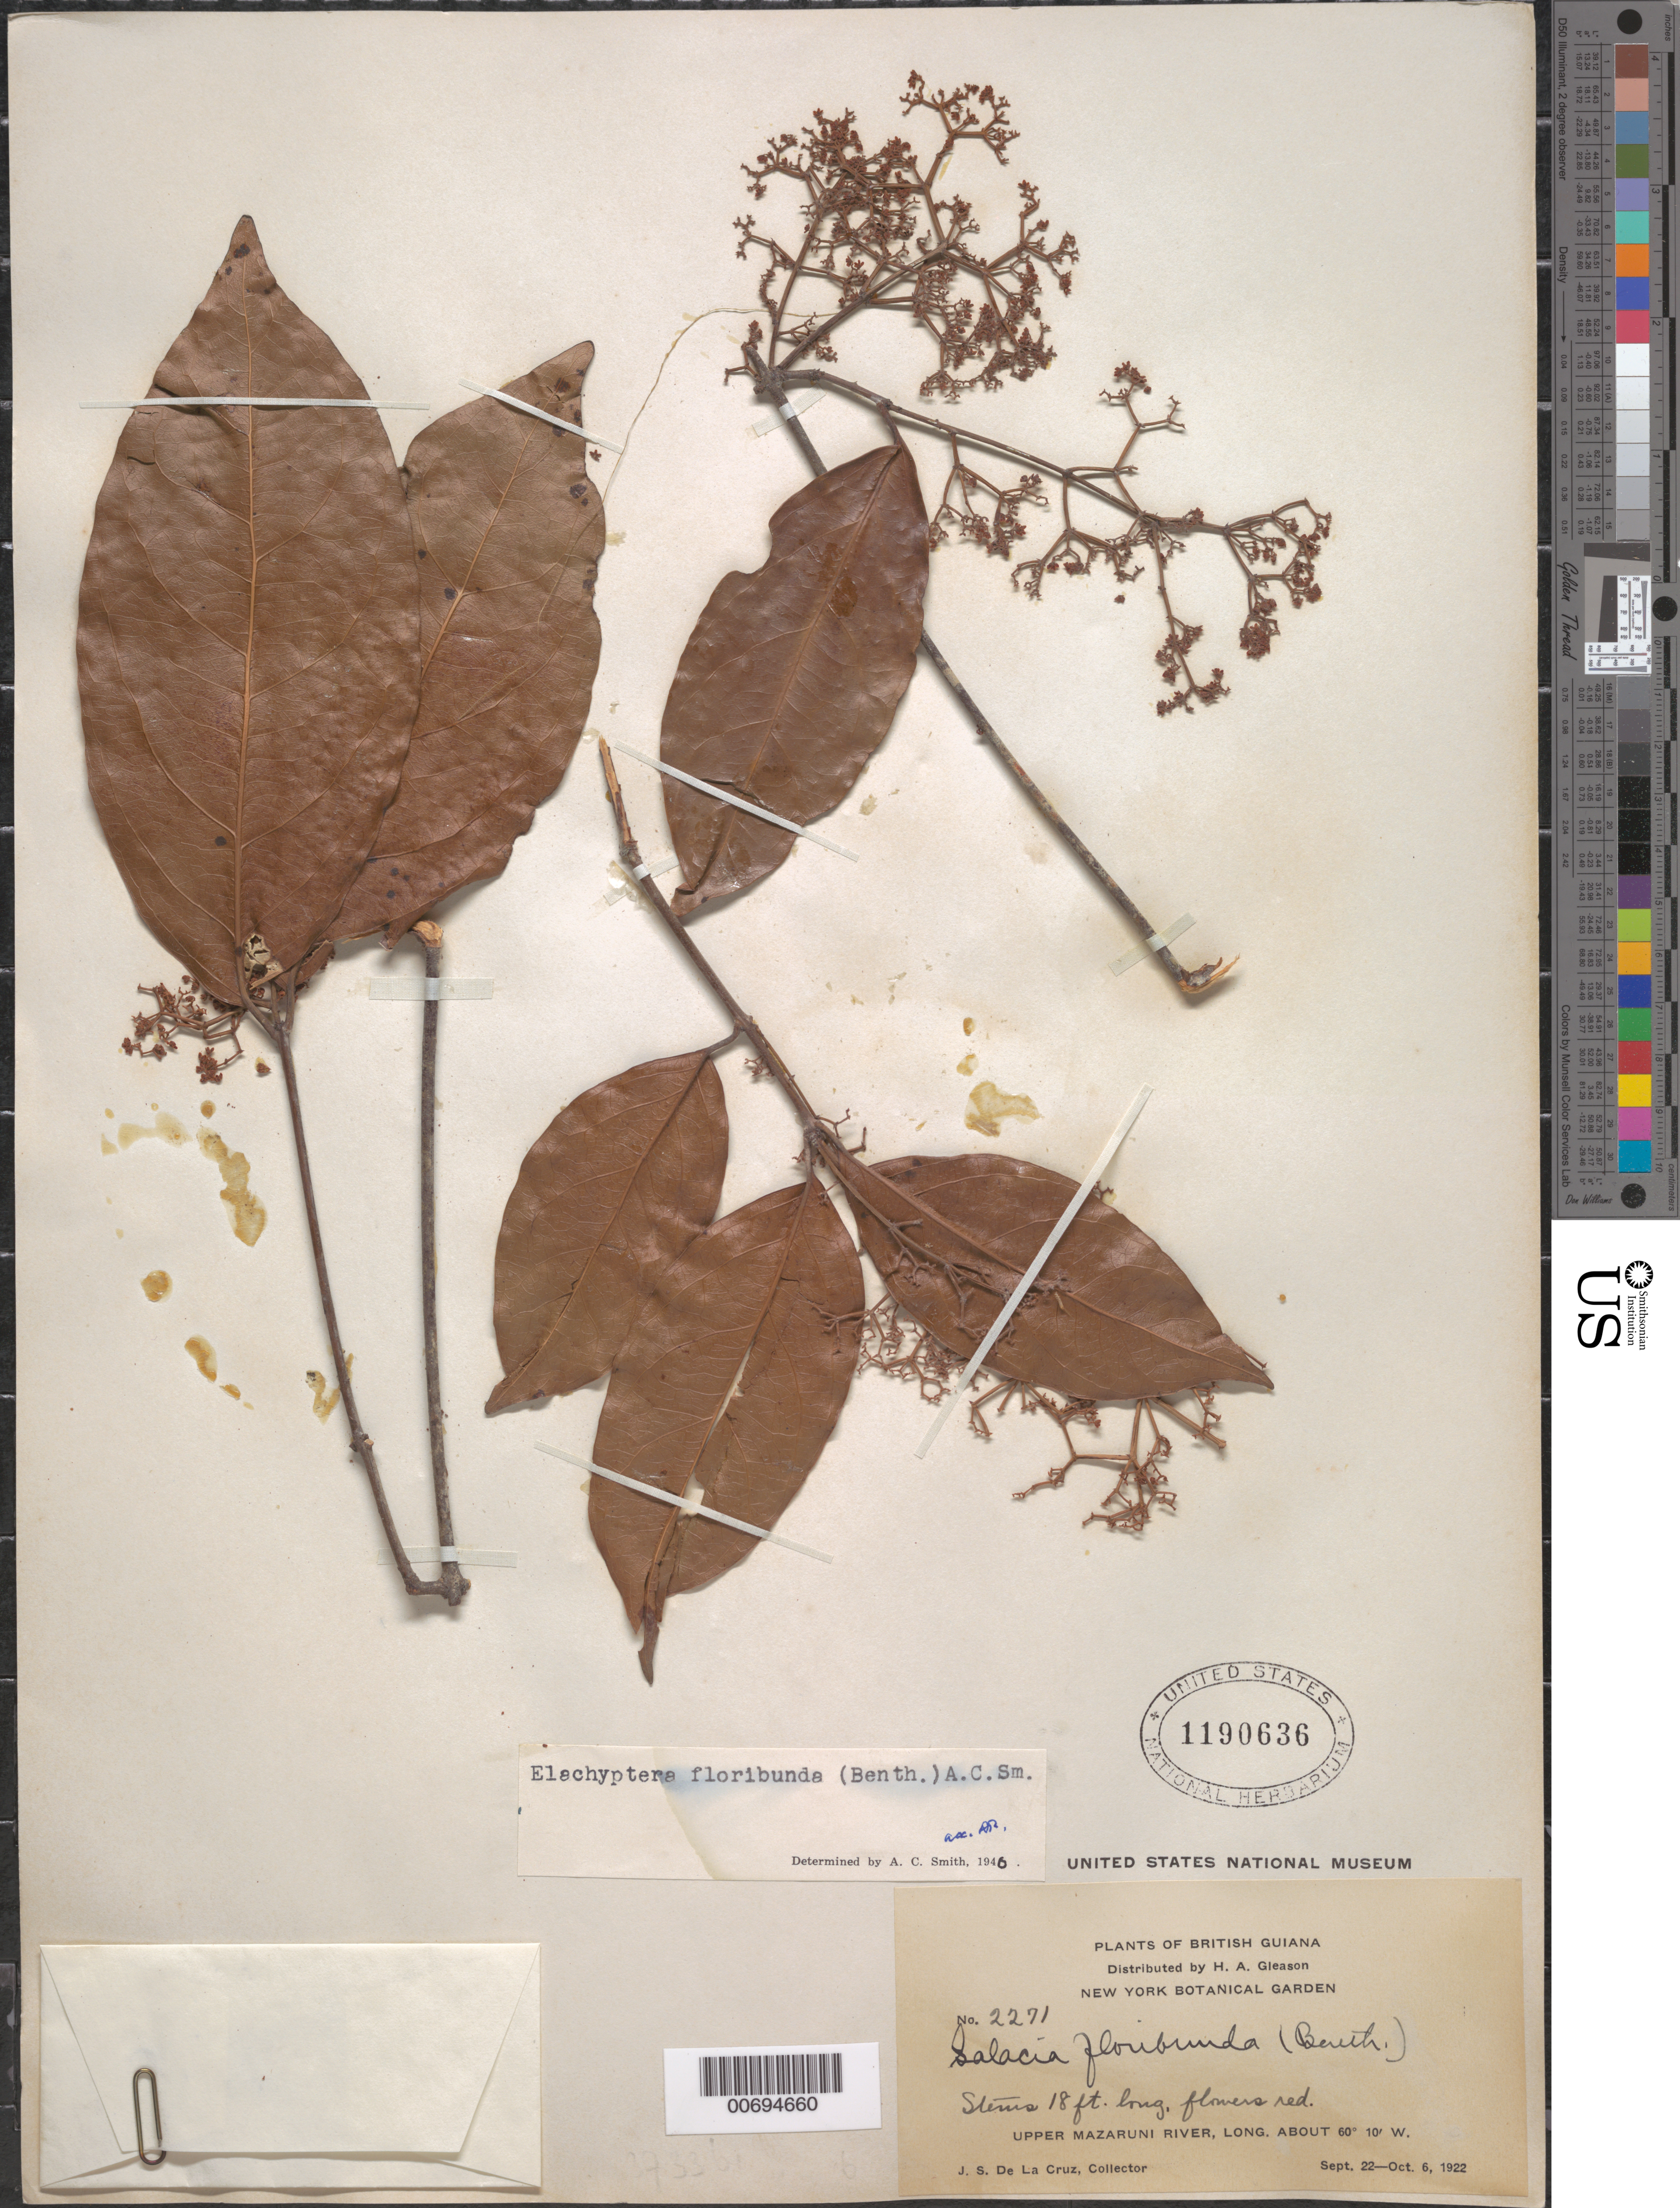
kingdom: Plantae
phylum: Tracheophyta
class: Magnoliopsida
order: Celastrales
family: Celastraceae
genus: Elachyptera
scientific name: Elachyptera floribunda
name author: (Benth.) A.C. Sm.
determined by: Smith, A. C.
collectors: J. S. de la Cruz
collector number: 2271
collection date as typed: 22-Sep-22 to 6-Oct-22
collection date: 1922-09-22/1922-10-06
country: Guyana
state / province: Cuyuni-Mazaruni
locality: Upper Mazaruni R.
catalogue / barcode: US 1190636